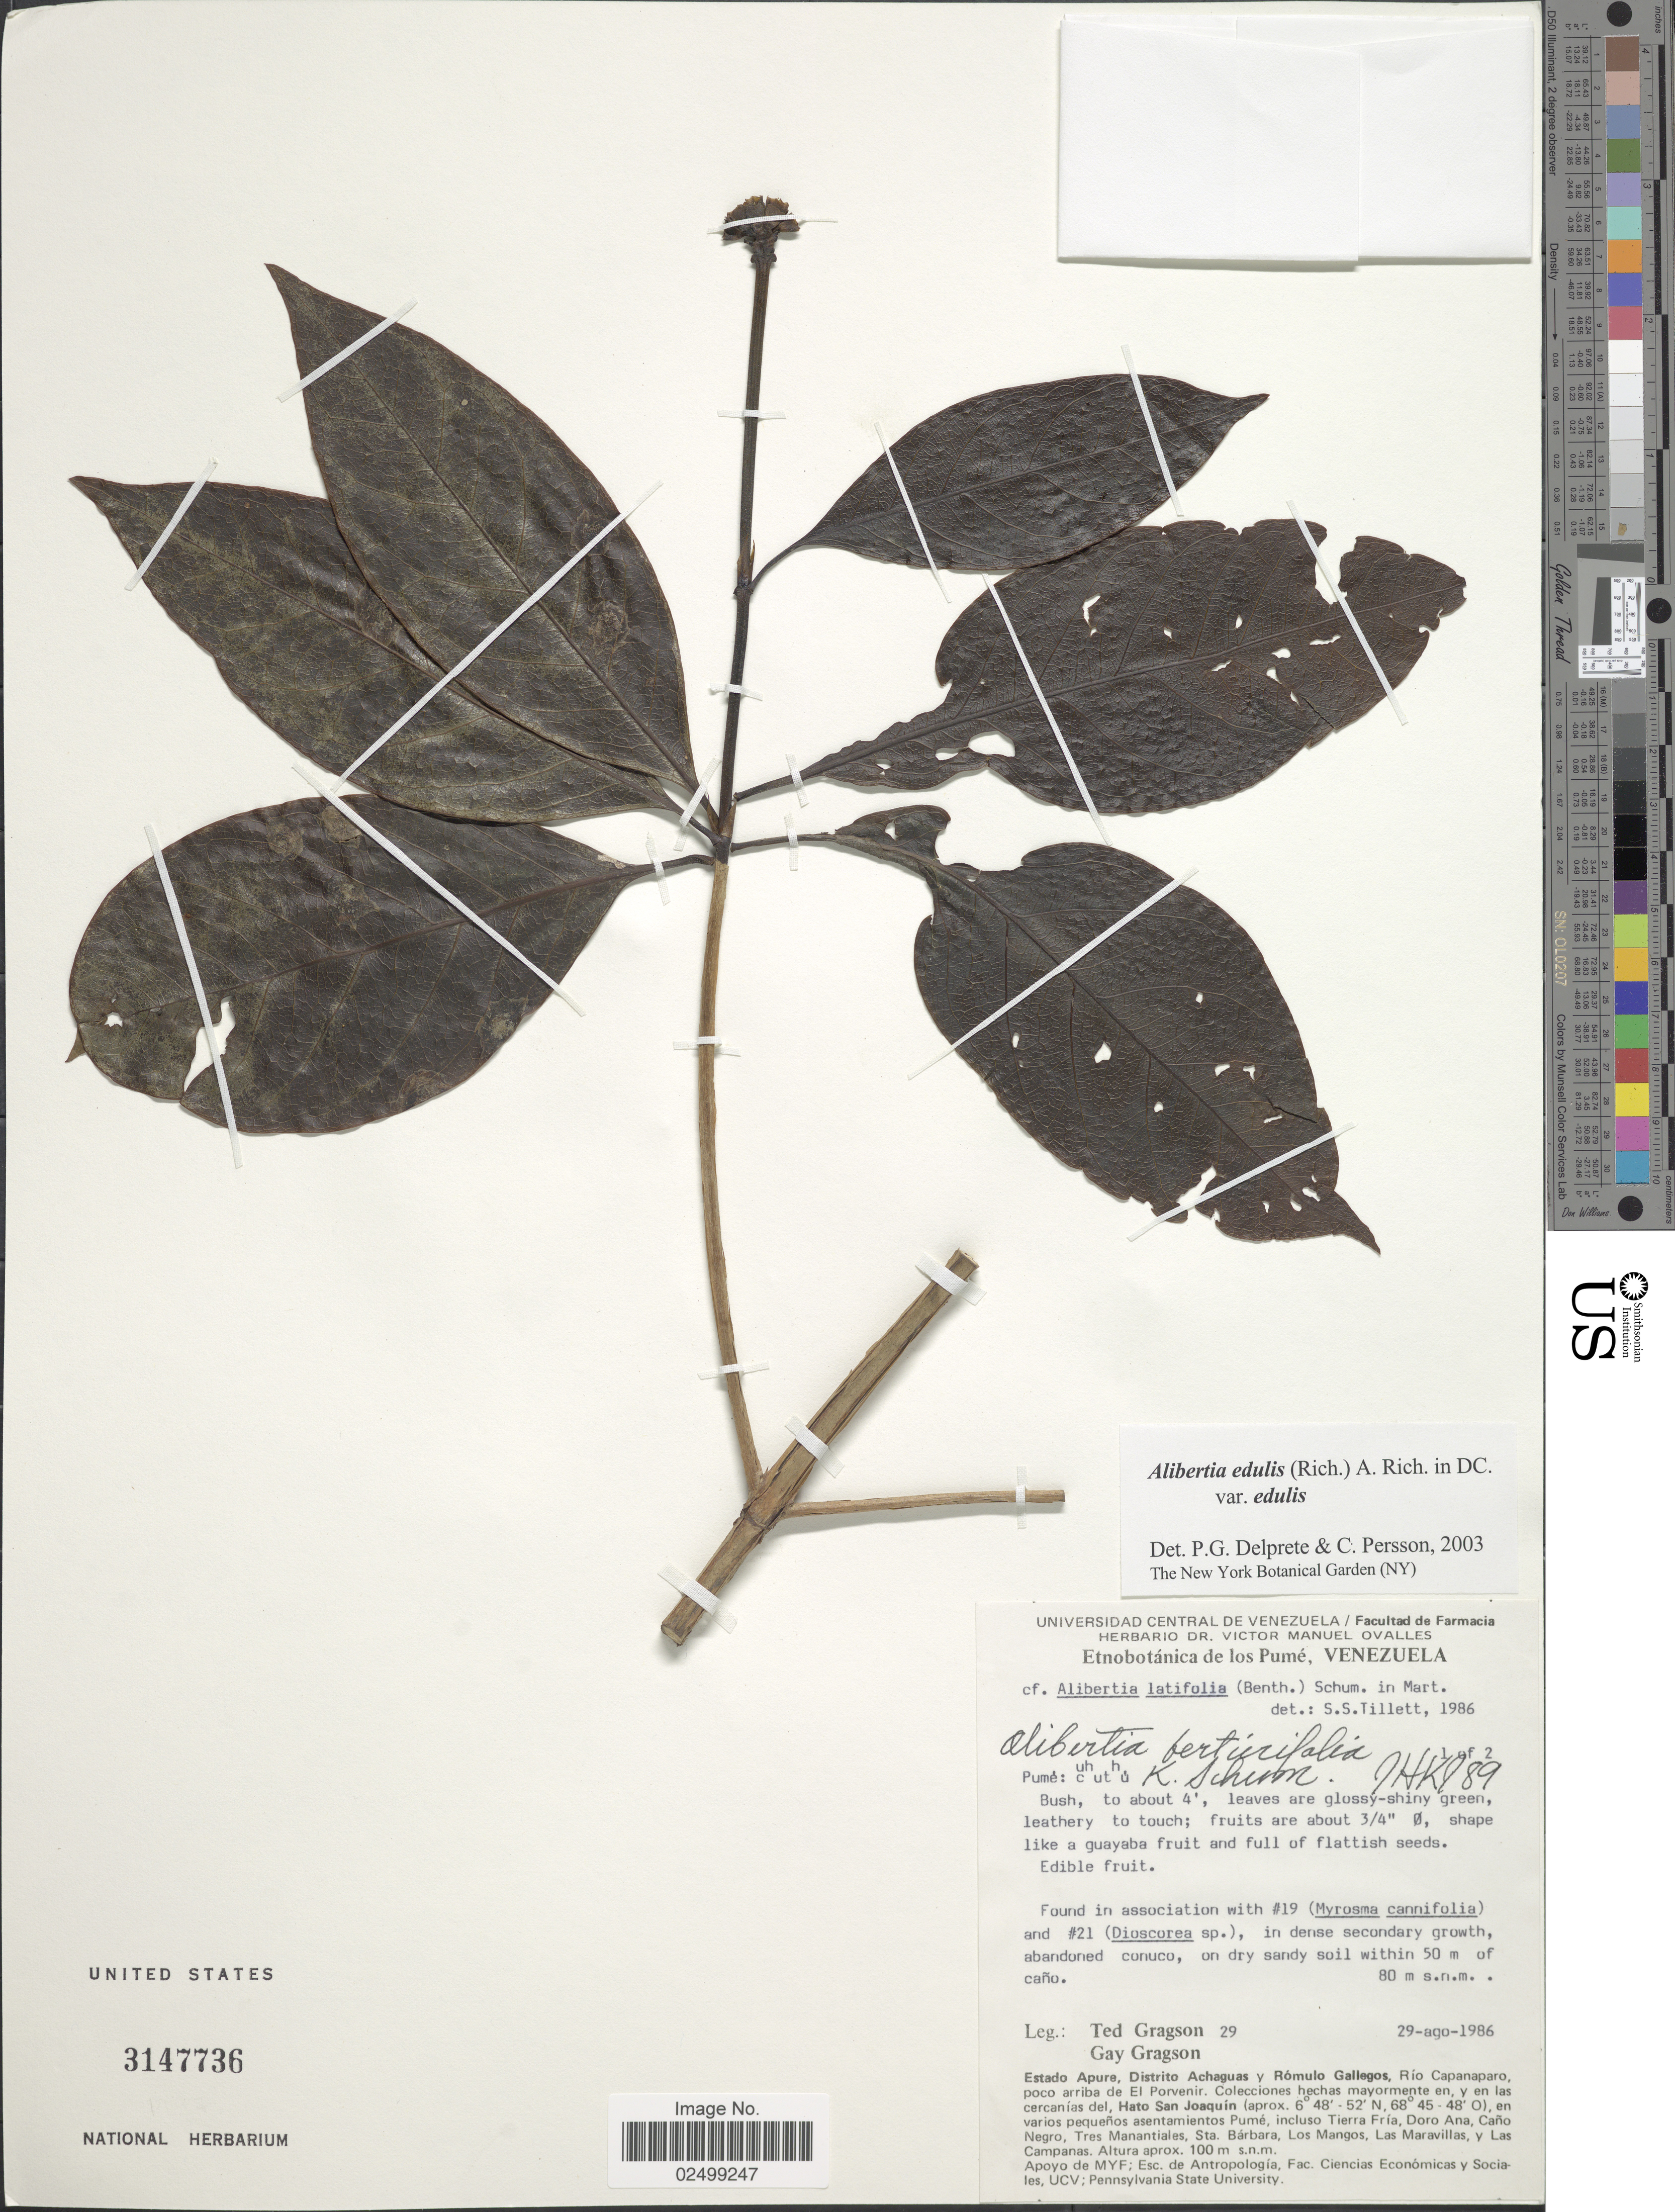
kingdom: Plantae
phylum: Tracheophyta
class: Magnoliopsida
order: Gentianales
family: Rubiaceae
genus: Alibertia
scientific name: Alibertia edulis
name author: (Rich.) A. Rich. ex DC.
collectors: T. Gragson & G. Gragson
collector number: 29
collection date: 1986-08-29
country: Venezuela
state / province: Apure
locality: Distrito Achaguas y Rómulo Gallegos, Río Capanaparo, poco arriba de El Porvenir. Colecciones hechas mayormente en y en las cercanías del, Hato San Joaquín, en varios pequeños asentamientos Pumé, incluso Tierra Fría, Doro Ana, Caño Negro, Tres Manatiales, Sta Bárbara, Los Mangos, Las Maravillas, y Las Campanas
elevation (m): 100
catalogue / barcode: US 3147736